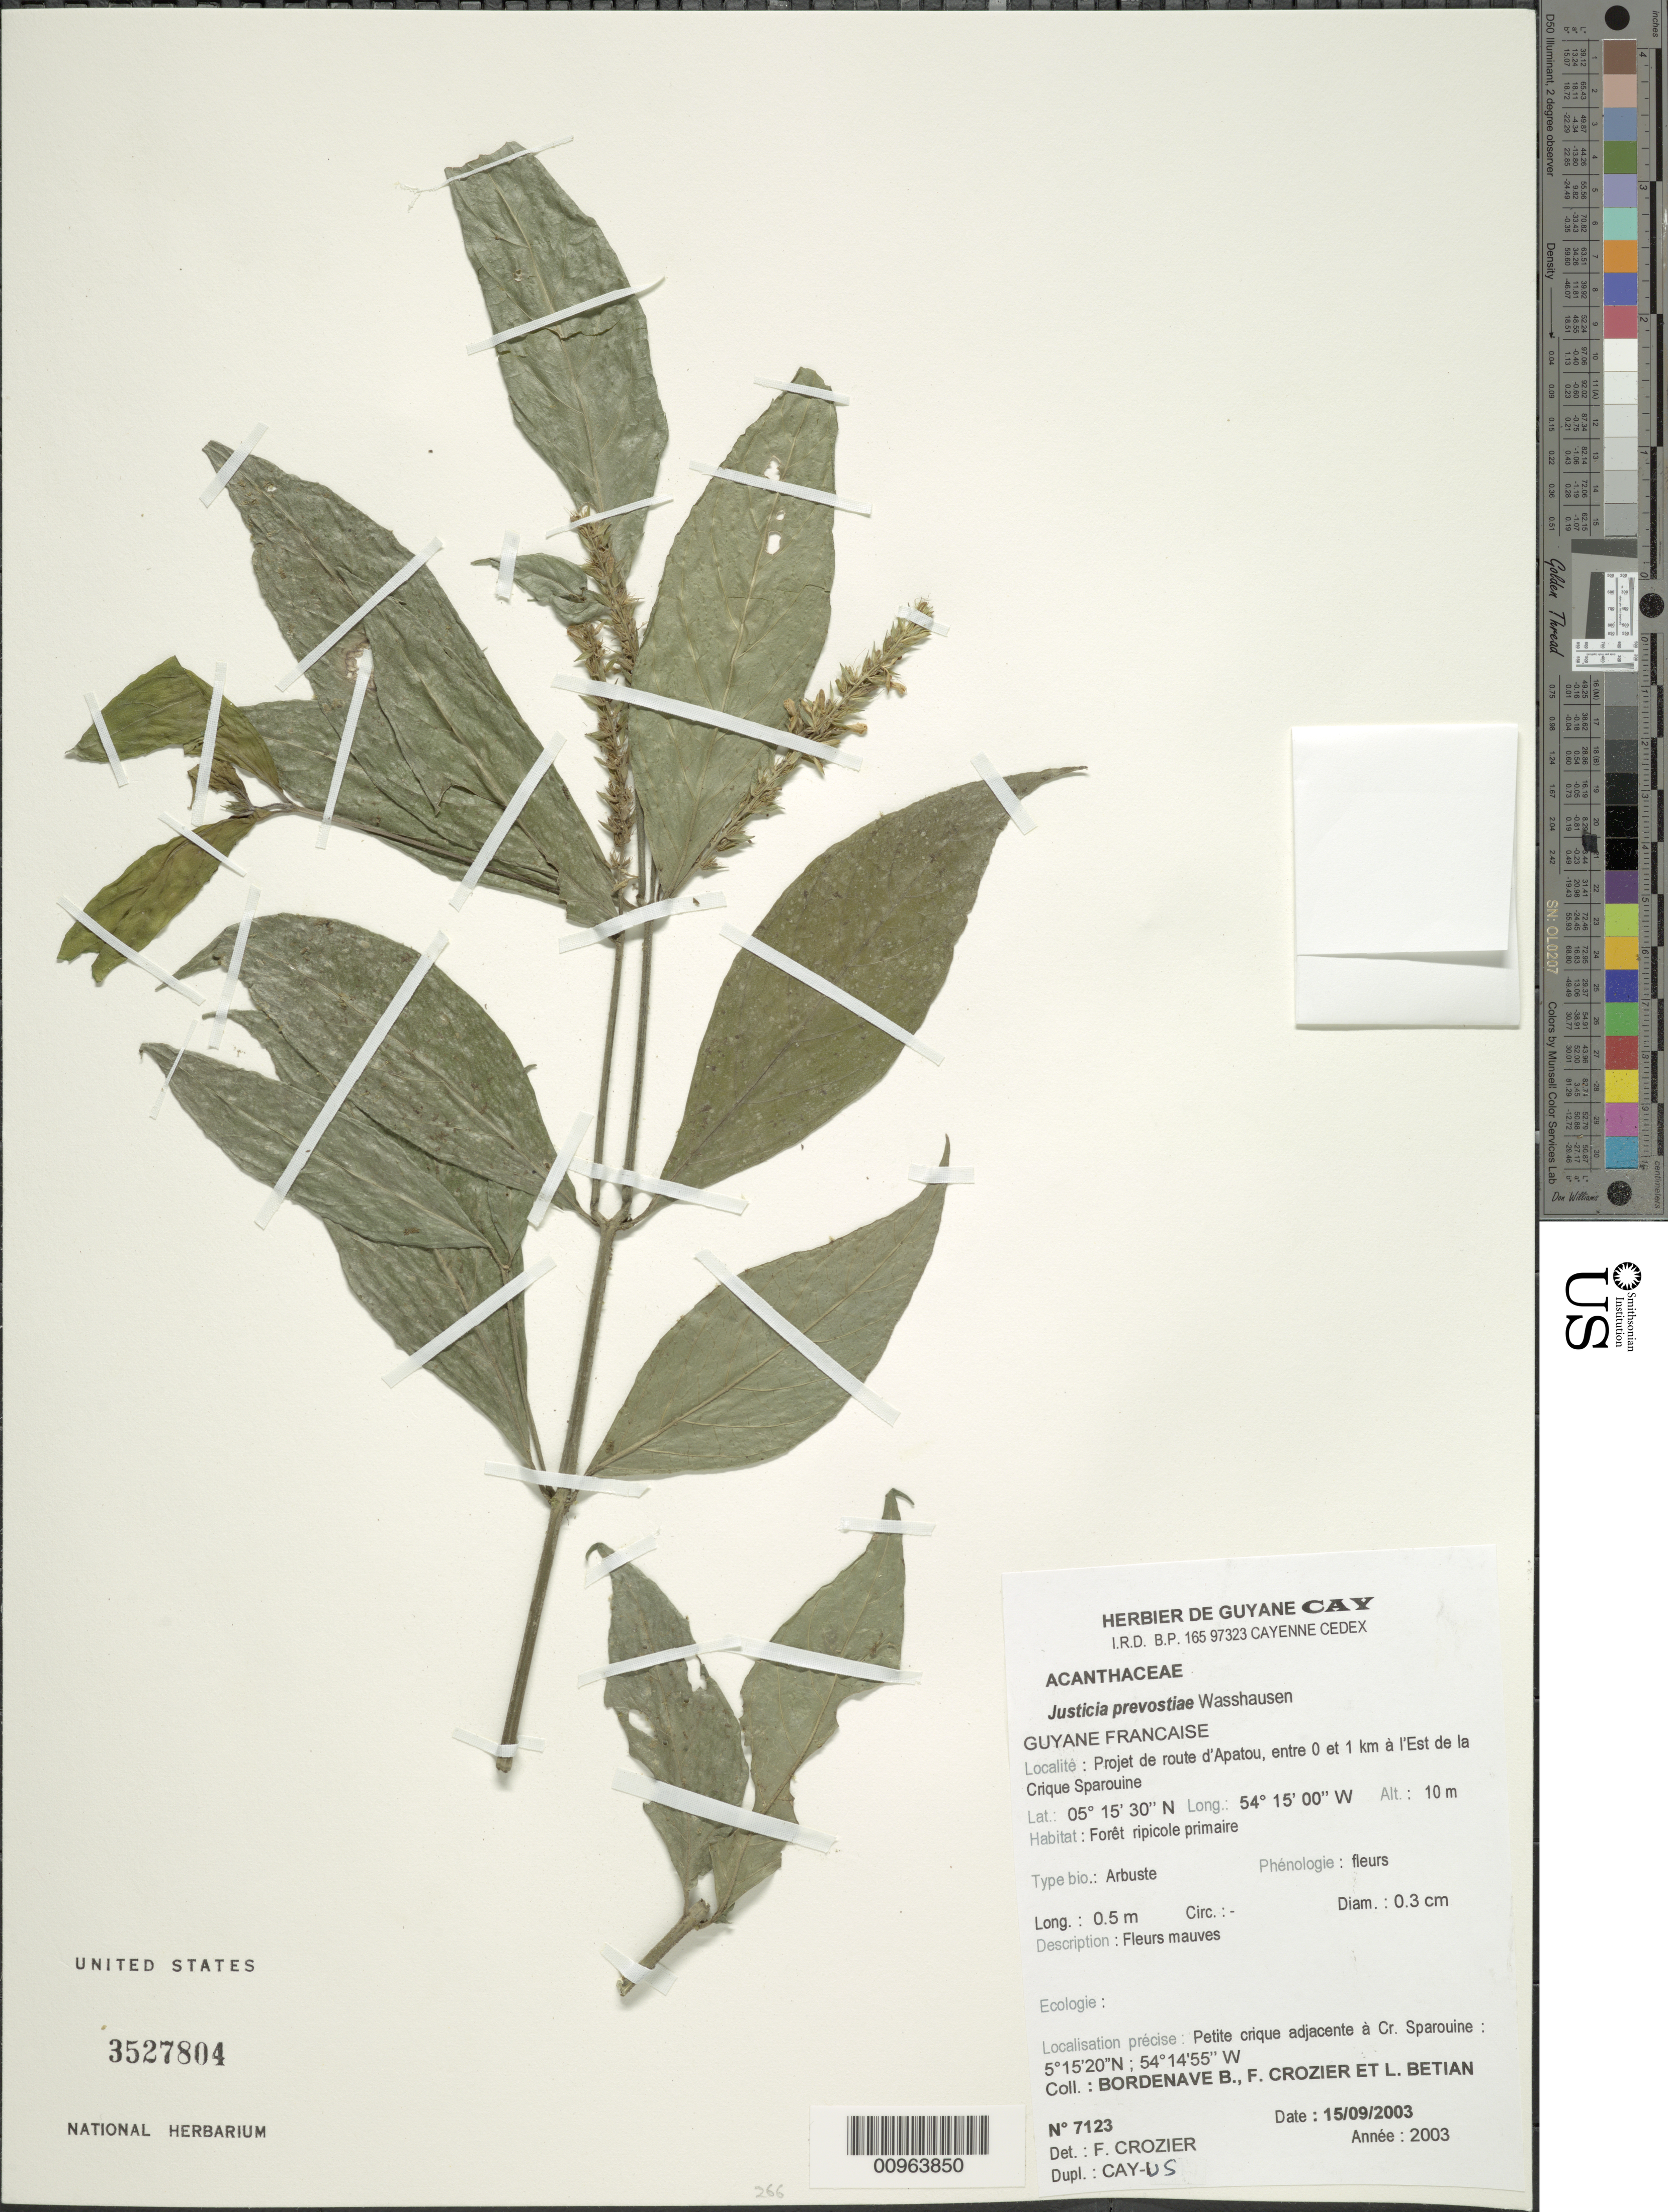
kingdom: Plantae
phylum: Tracheophyta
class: Magnoliopsida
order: Lamiales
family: Acanthaceae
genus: Justicia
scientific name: Justicia prevostiae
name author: Wassh.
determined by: Crozier, F.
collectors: B. Bordenave, F. Crozier & L. Betian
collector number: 7123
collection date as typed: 15-Sep-03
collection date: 2003-09-15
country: French Guiana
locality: Route d'Apatou, entre 0 et 1 km a l'Est de la Crique Sparouine; petite crique adjacente a Cr. Sparouine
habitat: Foret ripicole primaire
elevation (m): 10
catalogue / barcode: US 3527804